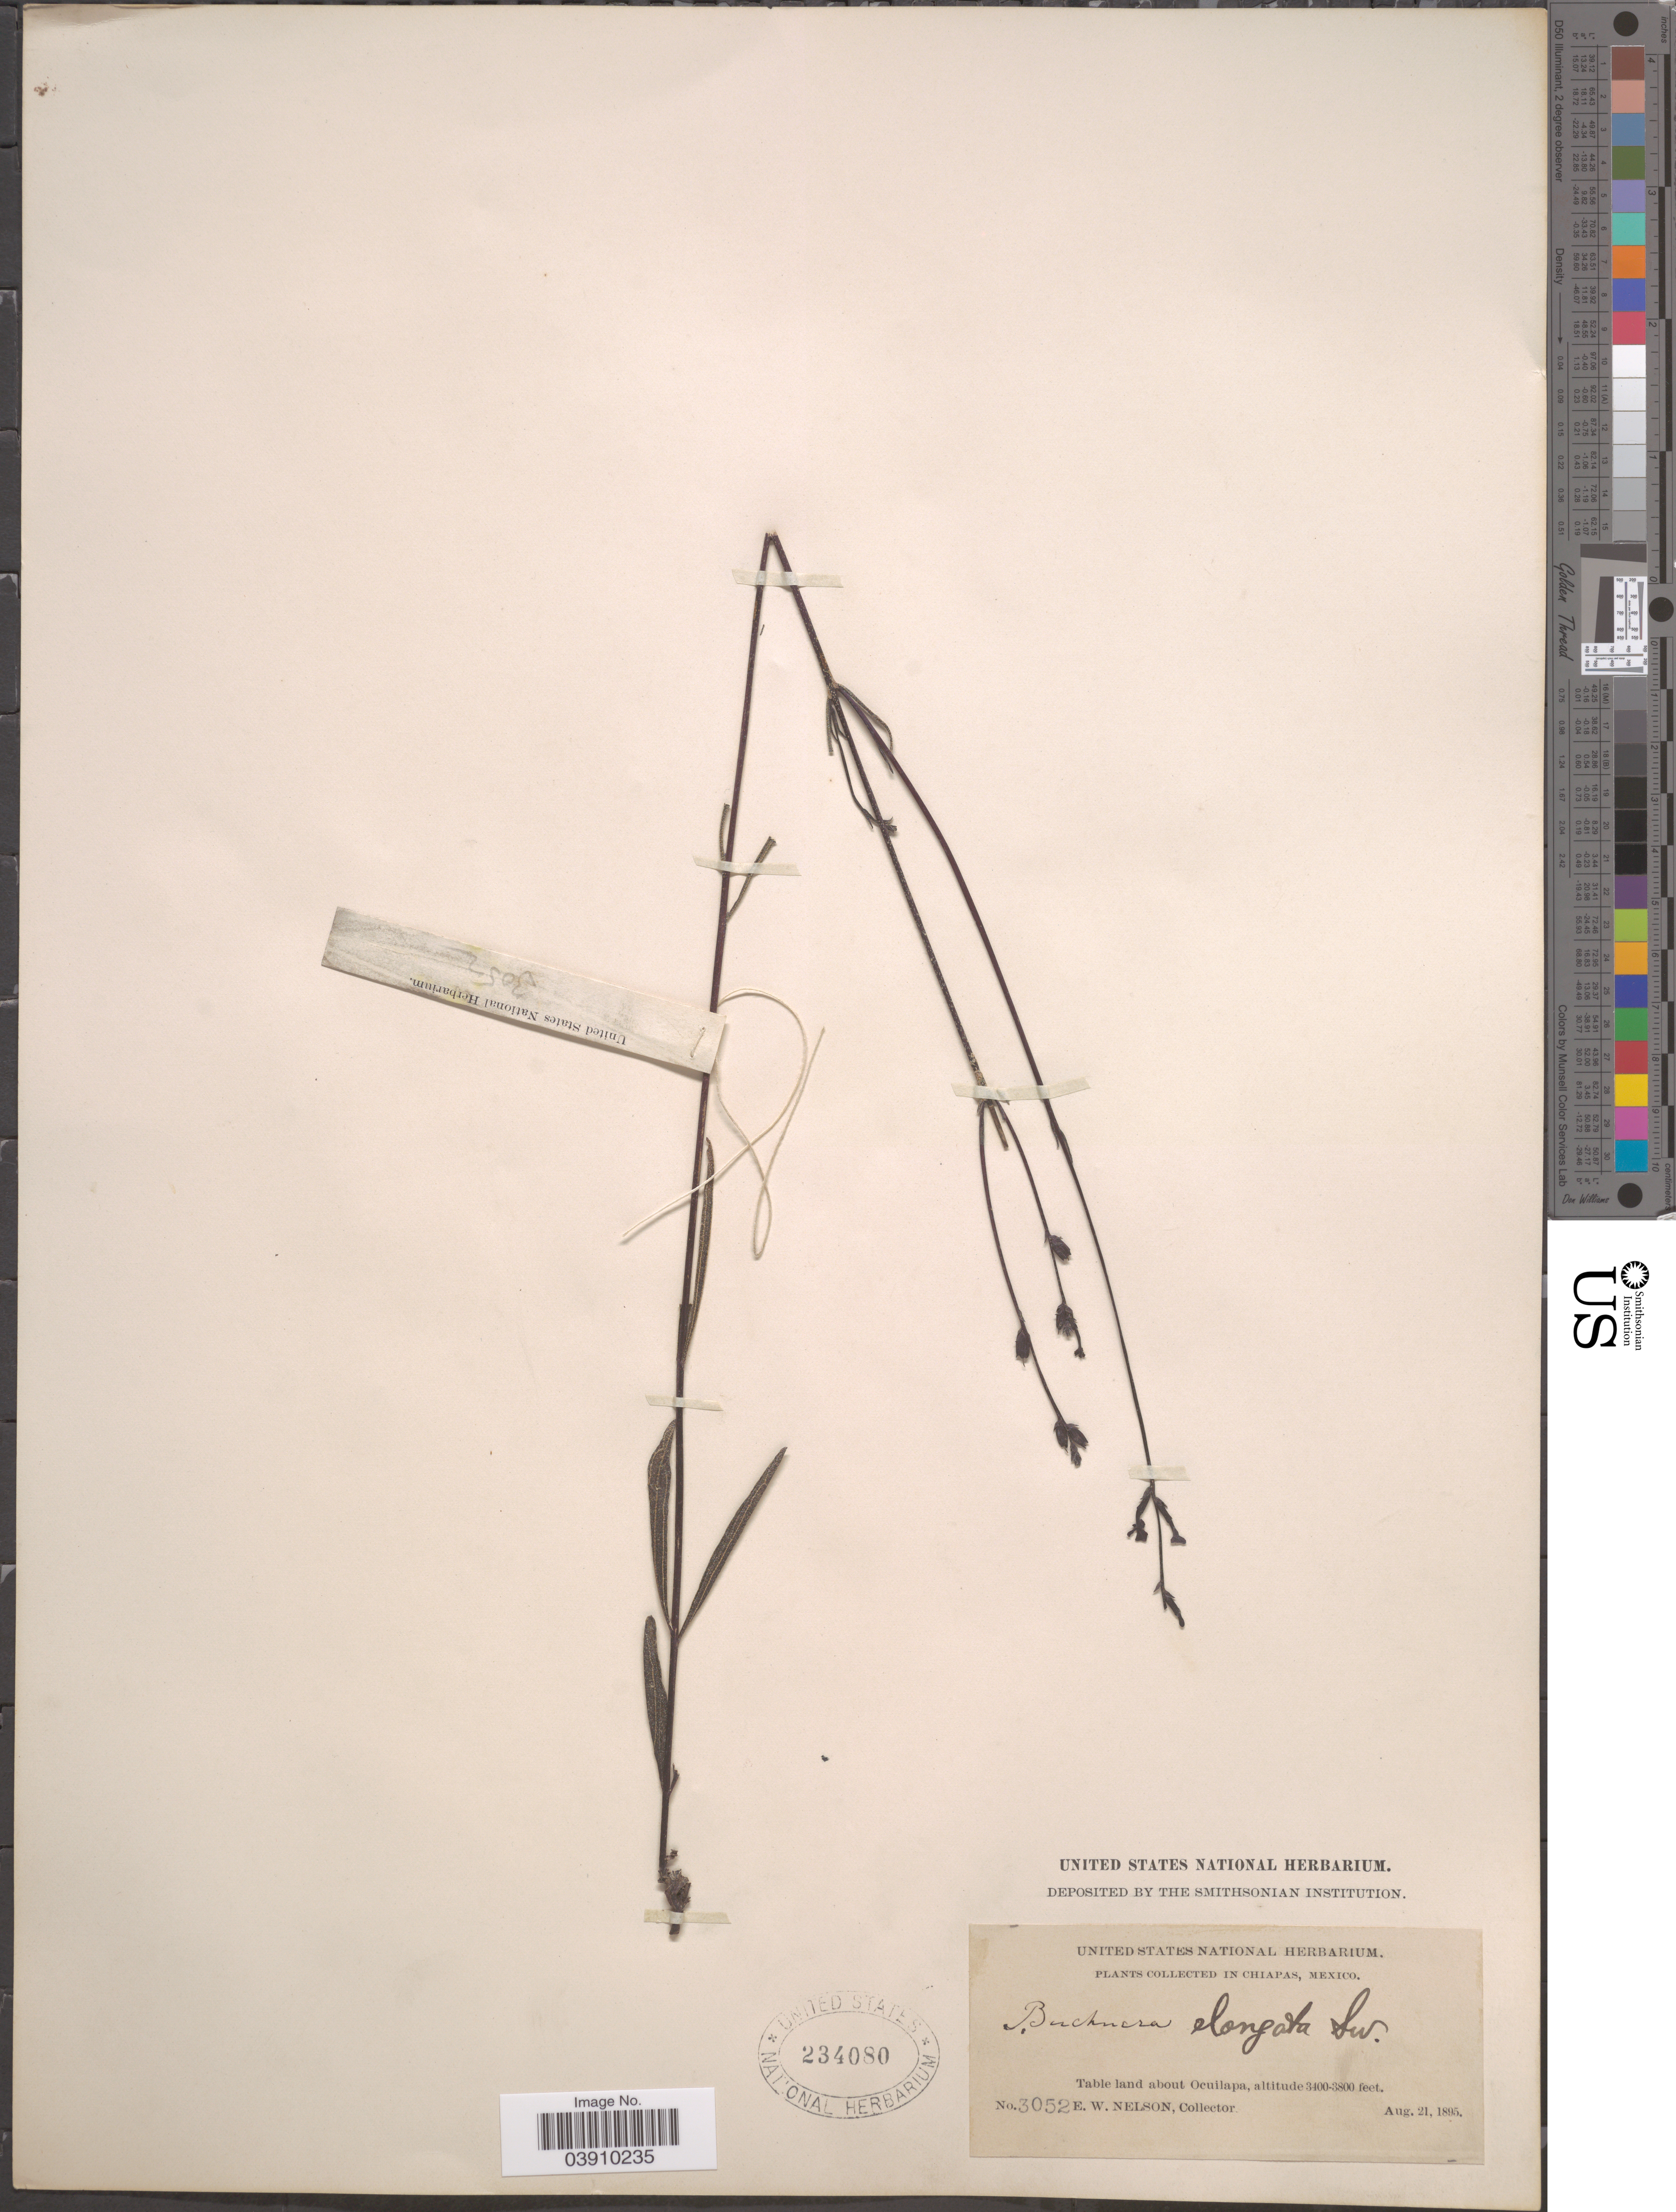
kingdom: Plantae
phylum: Tracheophyta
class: Magnoliopsida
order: Lamiales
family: Orobanchaceae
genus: Buchnera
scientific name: Buchnera pusilla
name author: Kunth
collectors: E. W. Nelson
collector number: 3052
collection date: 1895-08-21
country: Mexico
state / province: Chiapas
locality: Table land about Ocuilapa.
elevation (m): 1036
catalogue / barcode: US 234080